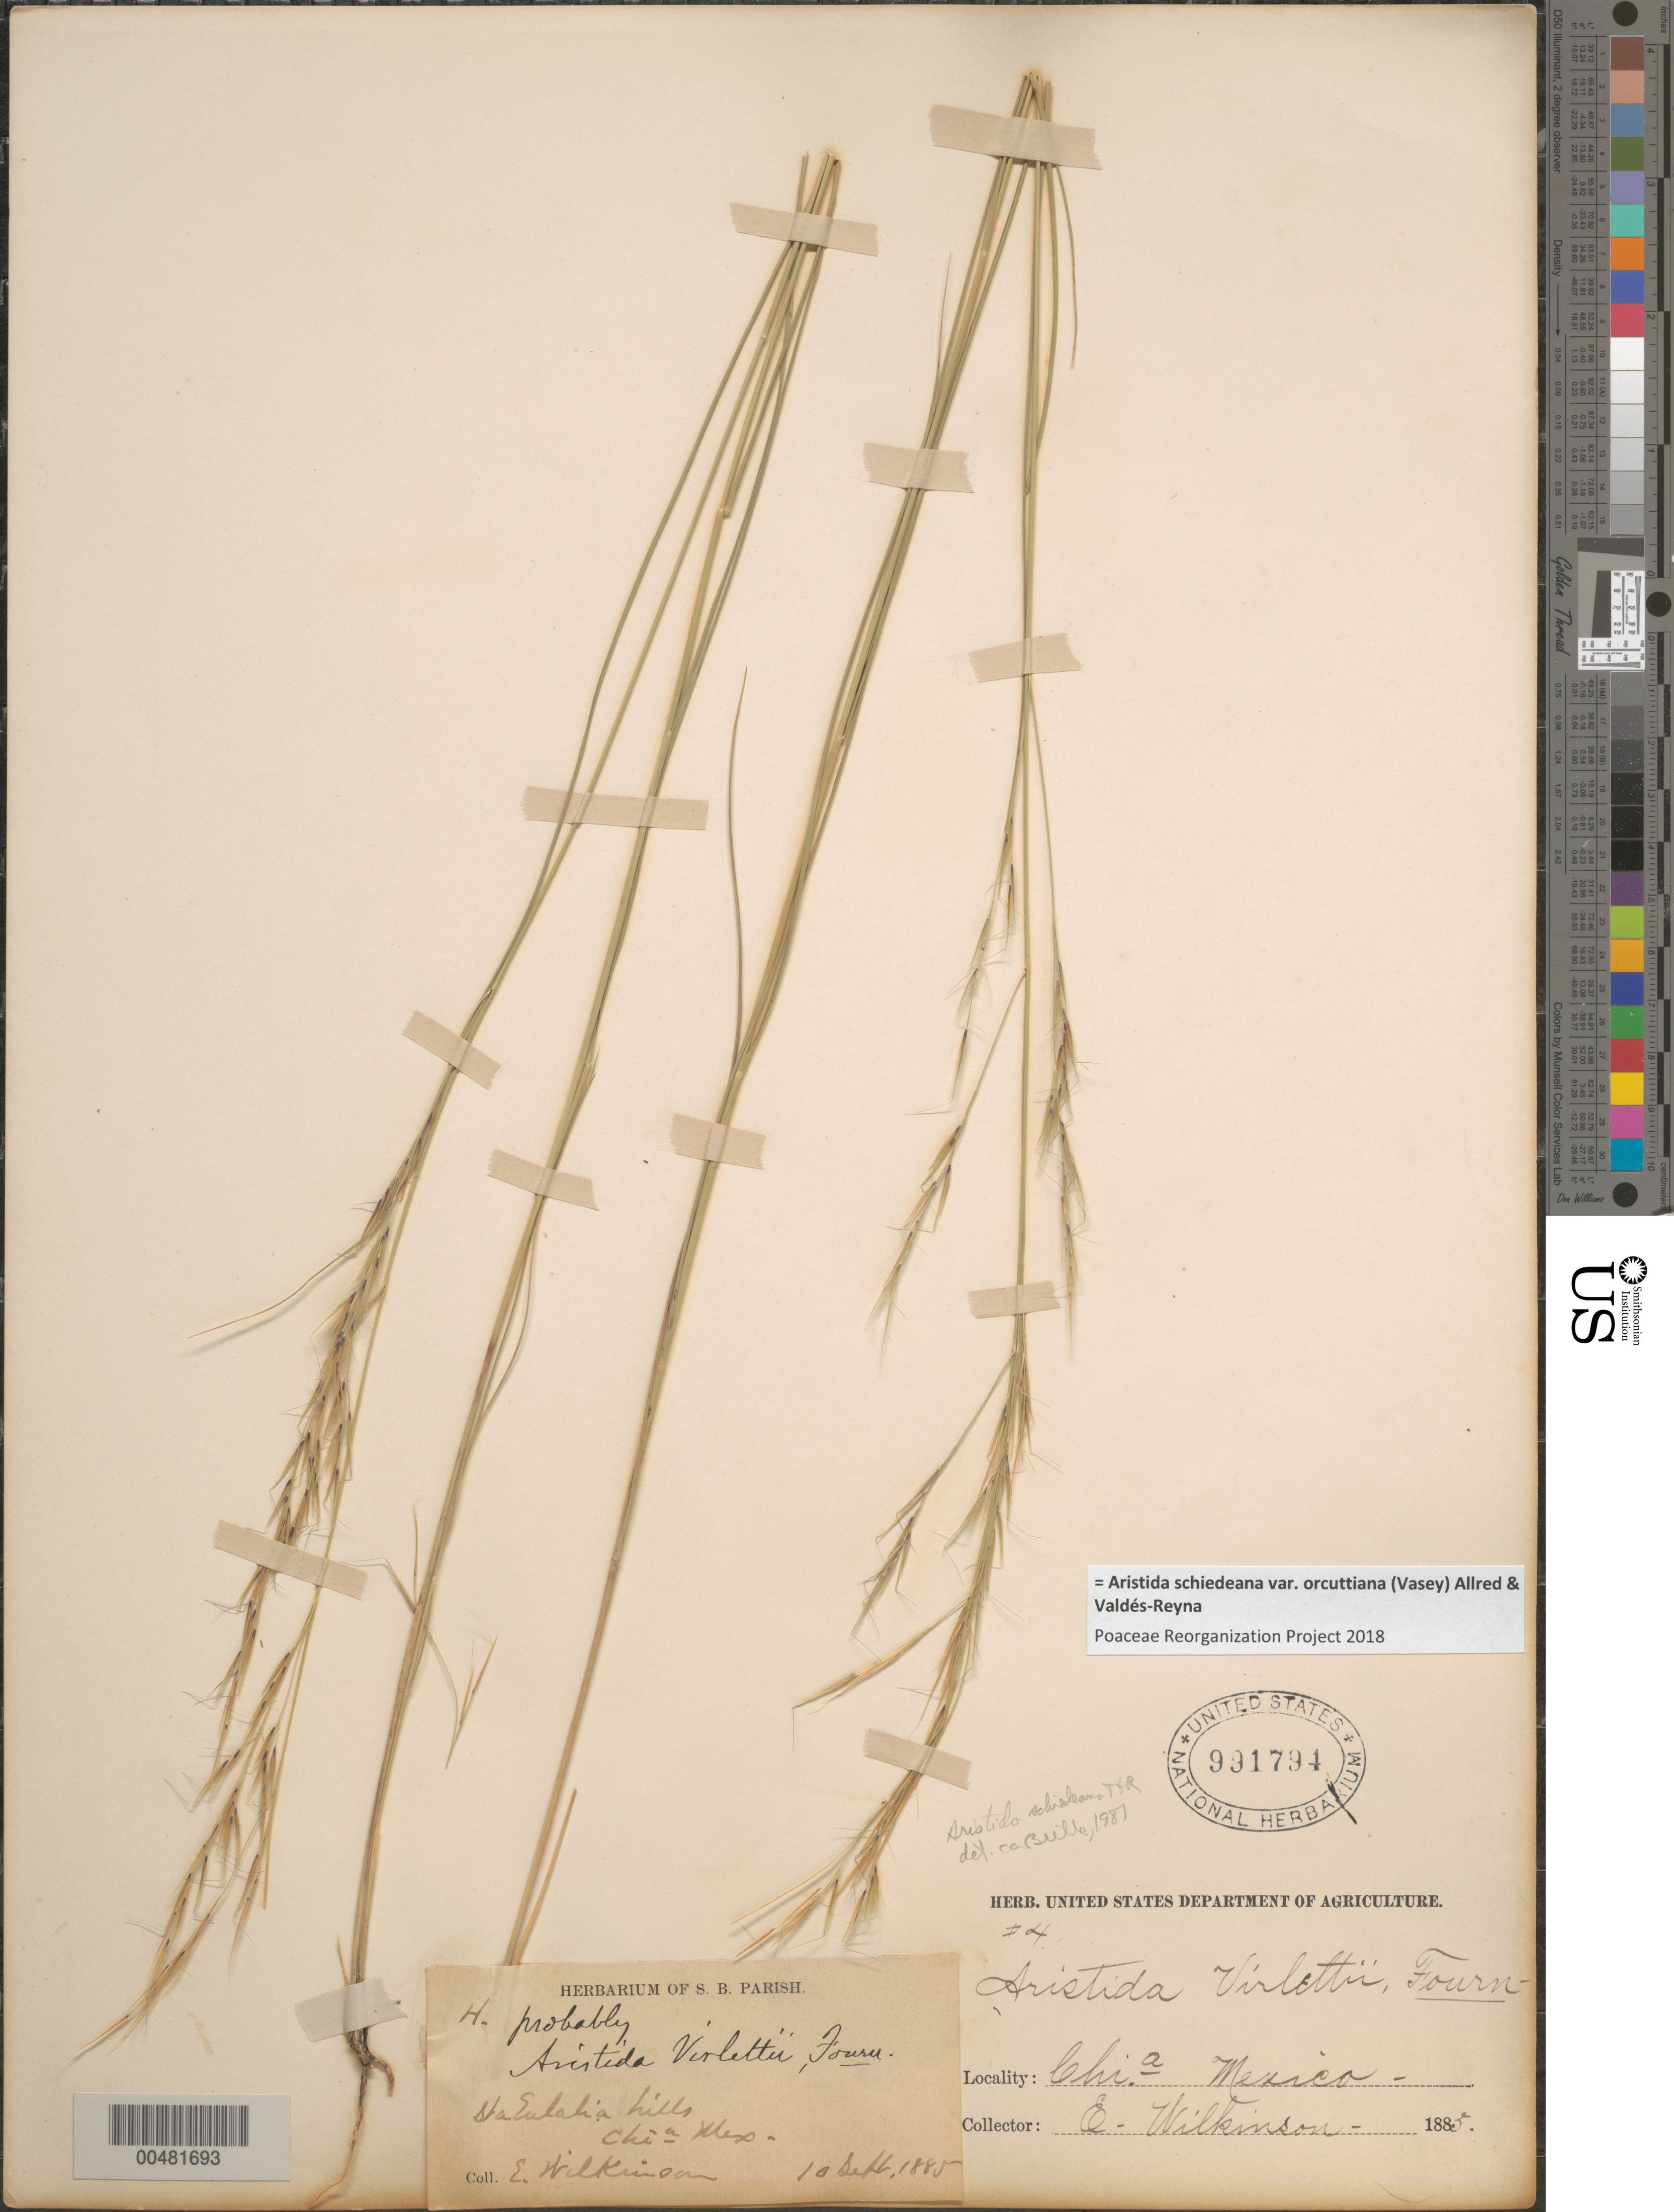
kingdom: Plantae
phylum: Tracheophyta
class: Liliopsida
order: Poales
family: Poaceae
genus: Aristida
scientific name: Aristida schiedeana var. orcuttiana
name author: (Vasey) Allred & Valdés-Reyna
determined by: Poaceae Reorganization Project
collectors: E. Wilkinson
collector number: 4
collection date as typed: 10 Sep 1885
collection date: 1885-09-10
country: Mexico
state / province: Chihuahua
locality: Santa Eulalia hills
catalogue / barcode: US 991794